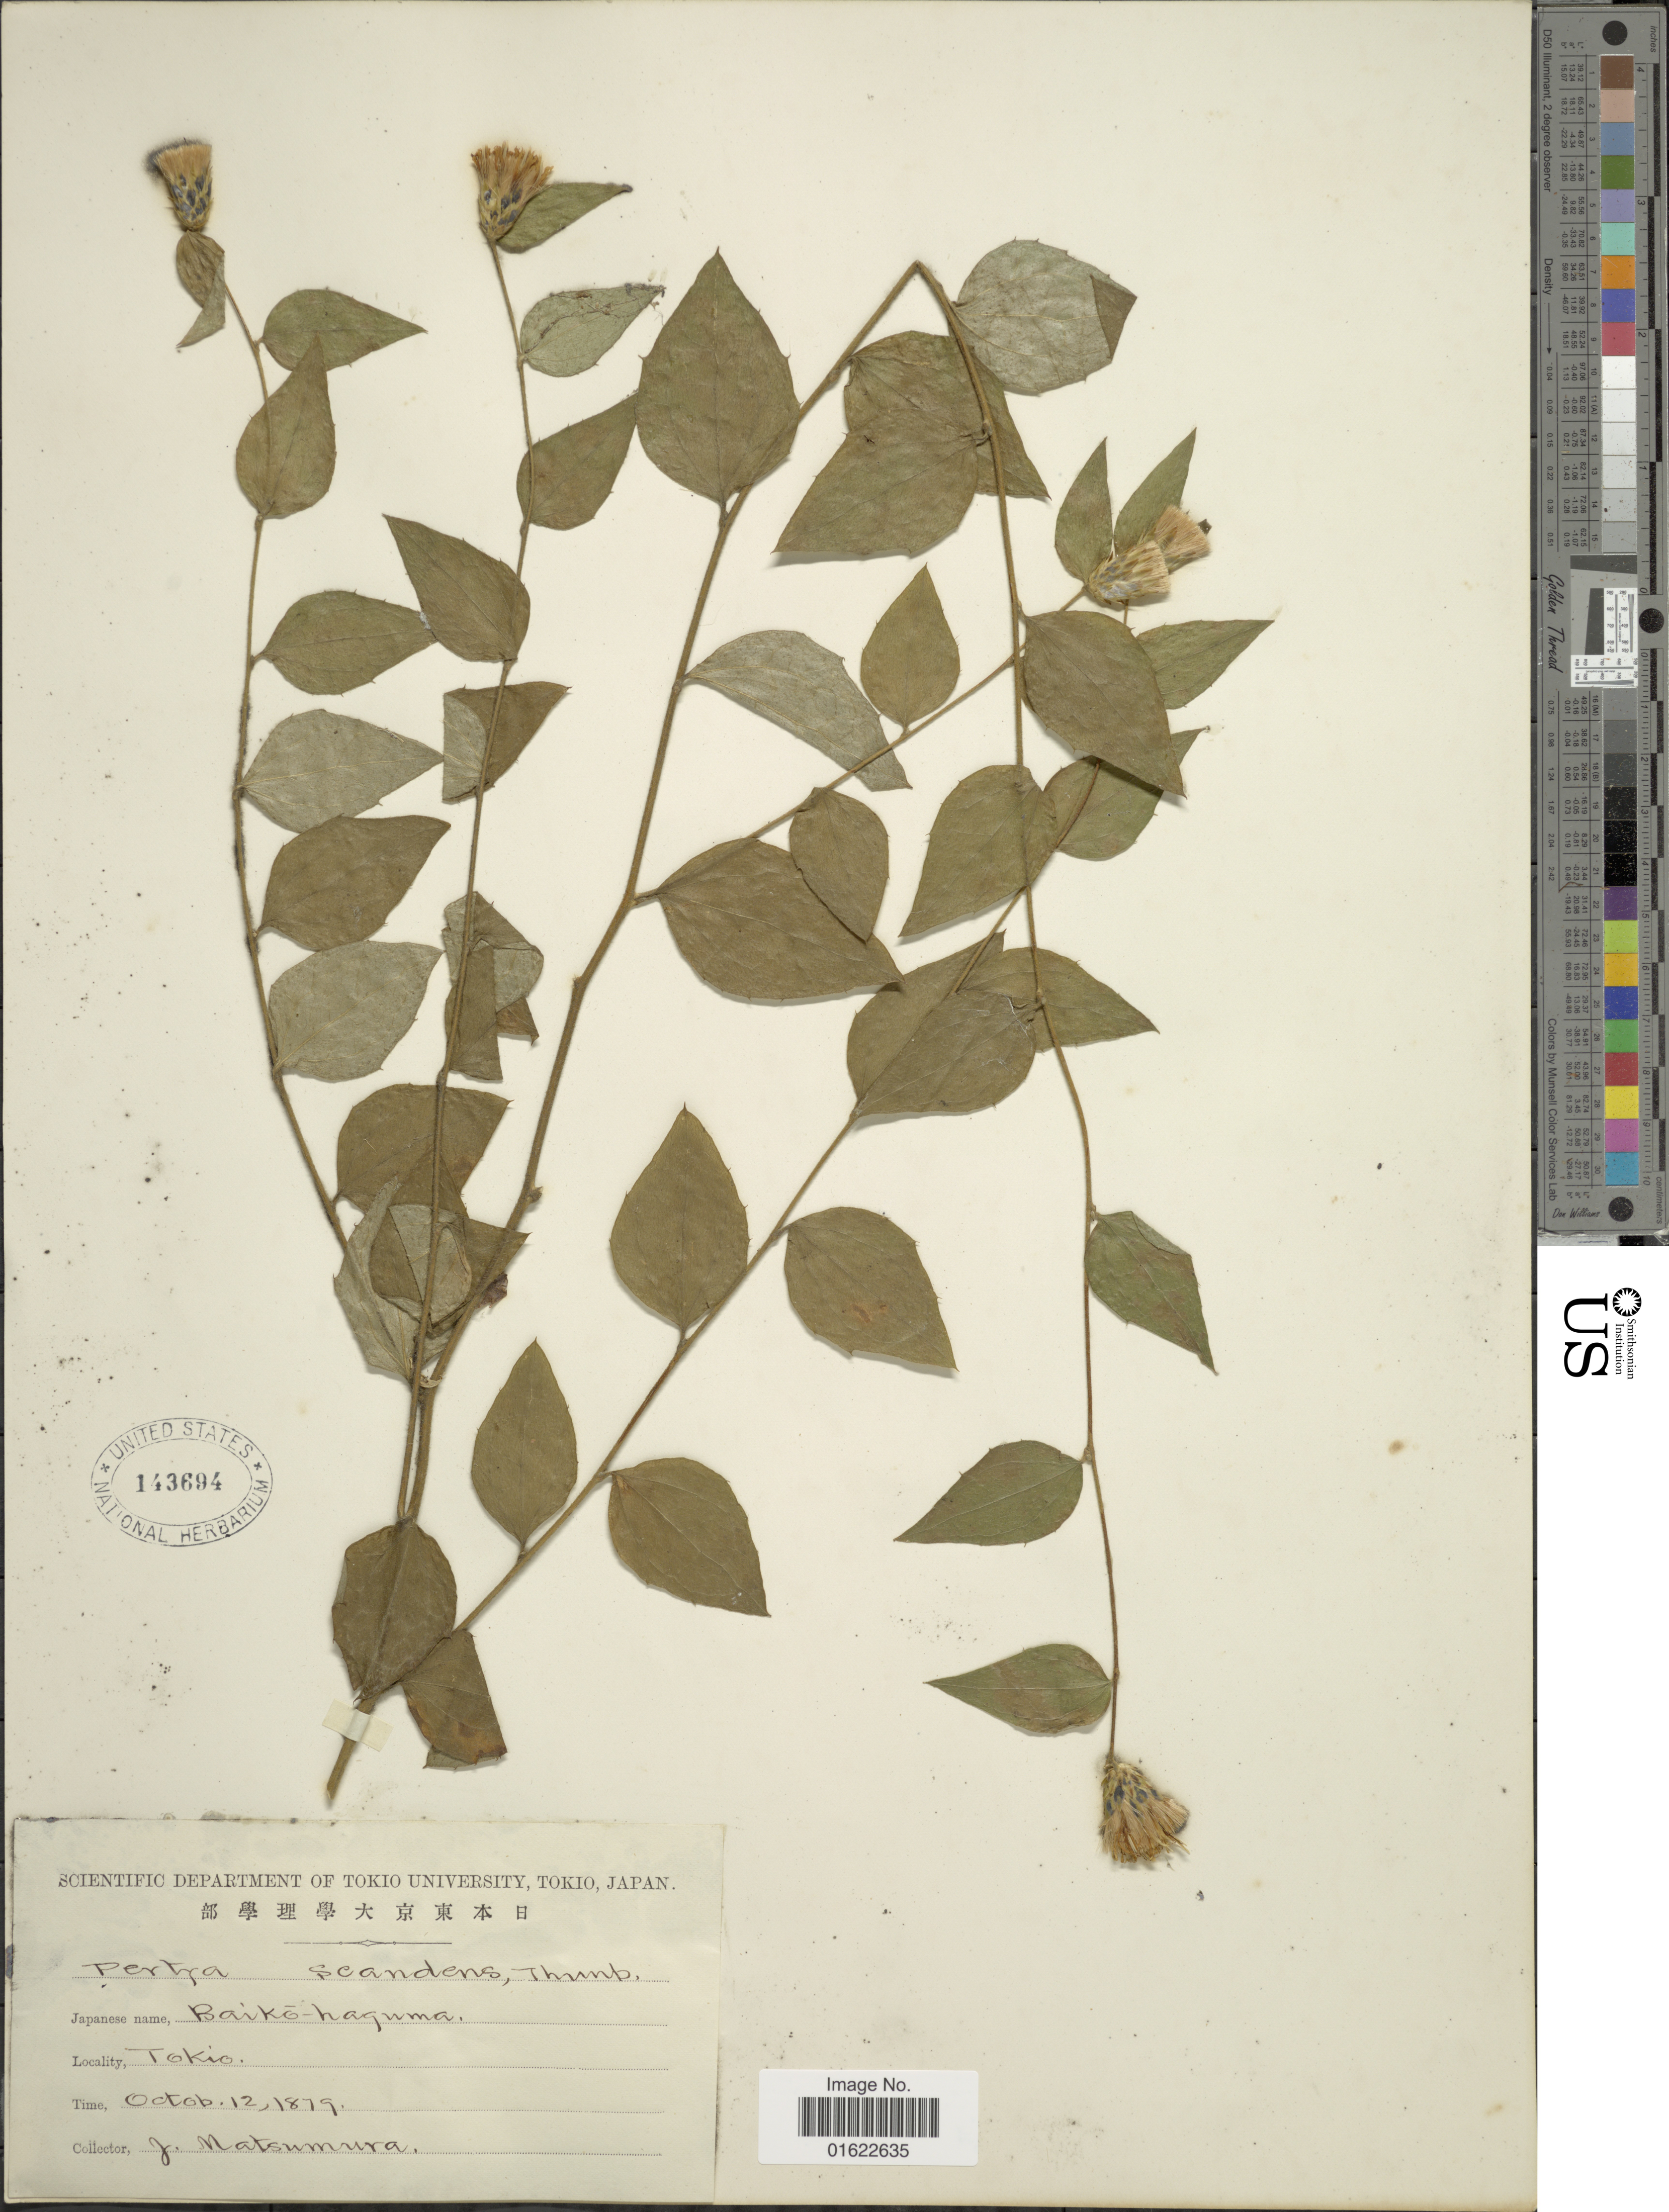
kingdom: Plantae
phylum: Tracheophyta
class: Magnoliopsida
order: Asterales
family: Asteraceae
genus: Pertya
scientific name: Pertya scandens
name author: (Thunb. ex Thunb.) Sch. Bip.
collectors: J. Matsumura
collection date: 1879-10-12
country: Japan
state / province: Tokyo, Federal City of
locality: Tokio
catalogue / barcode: US 143694